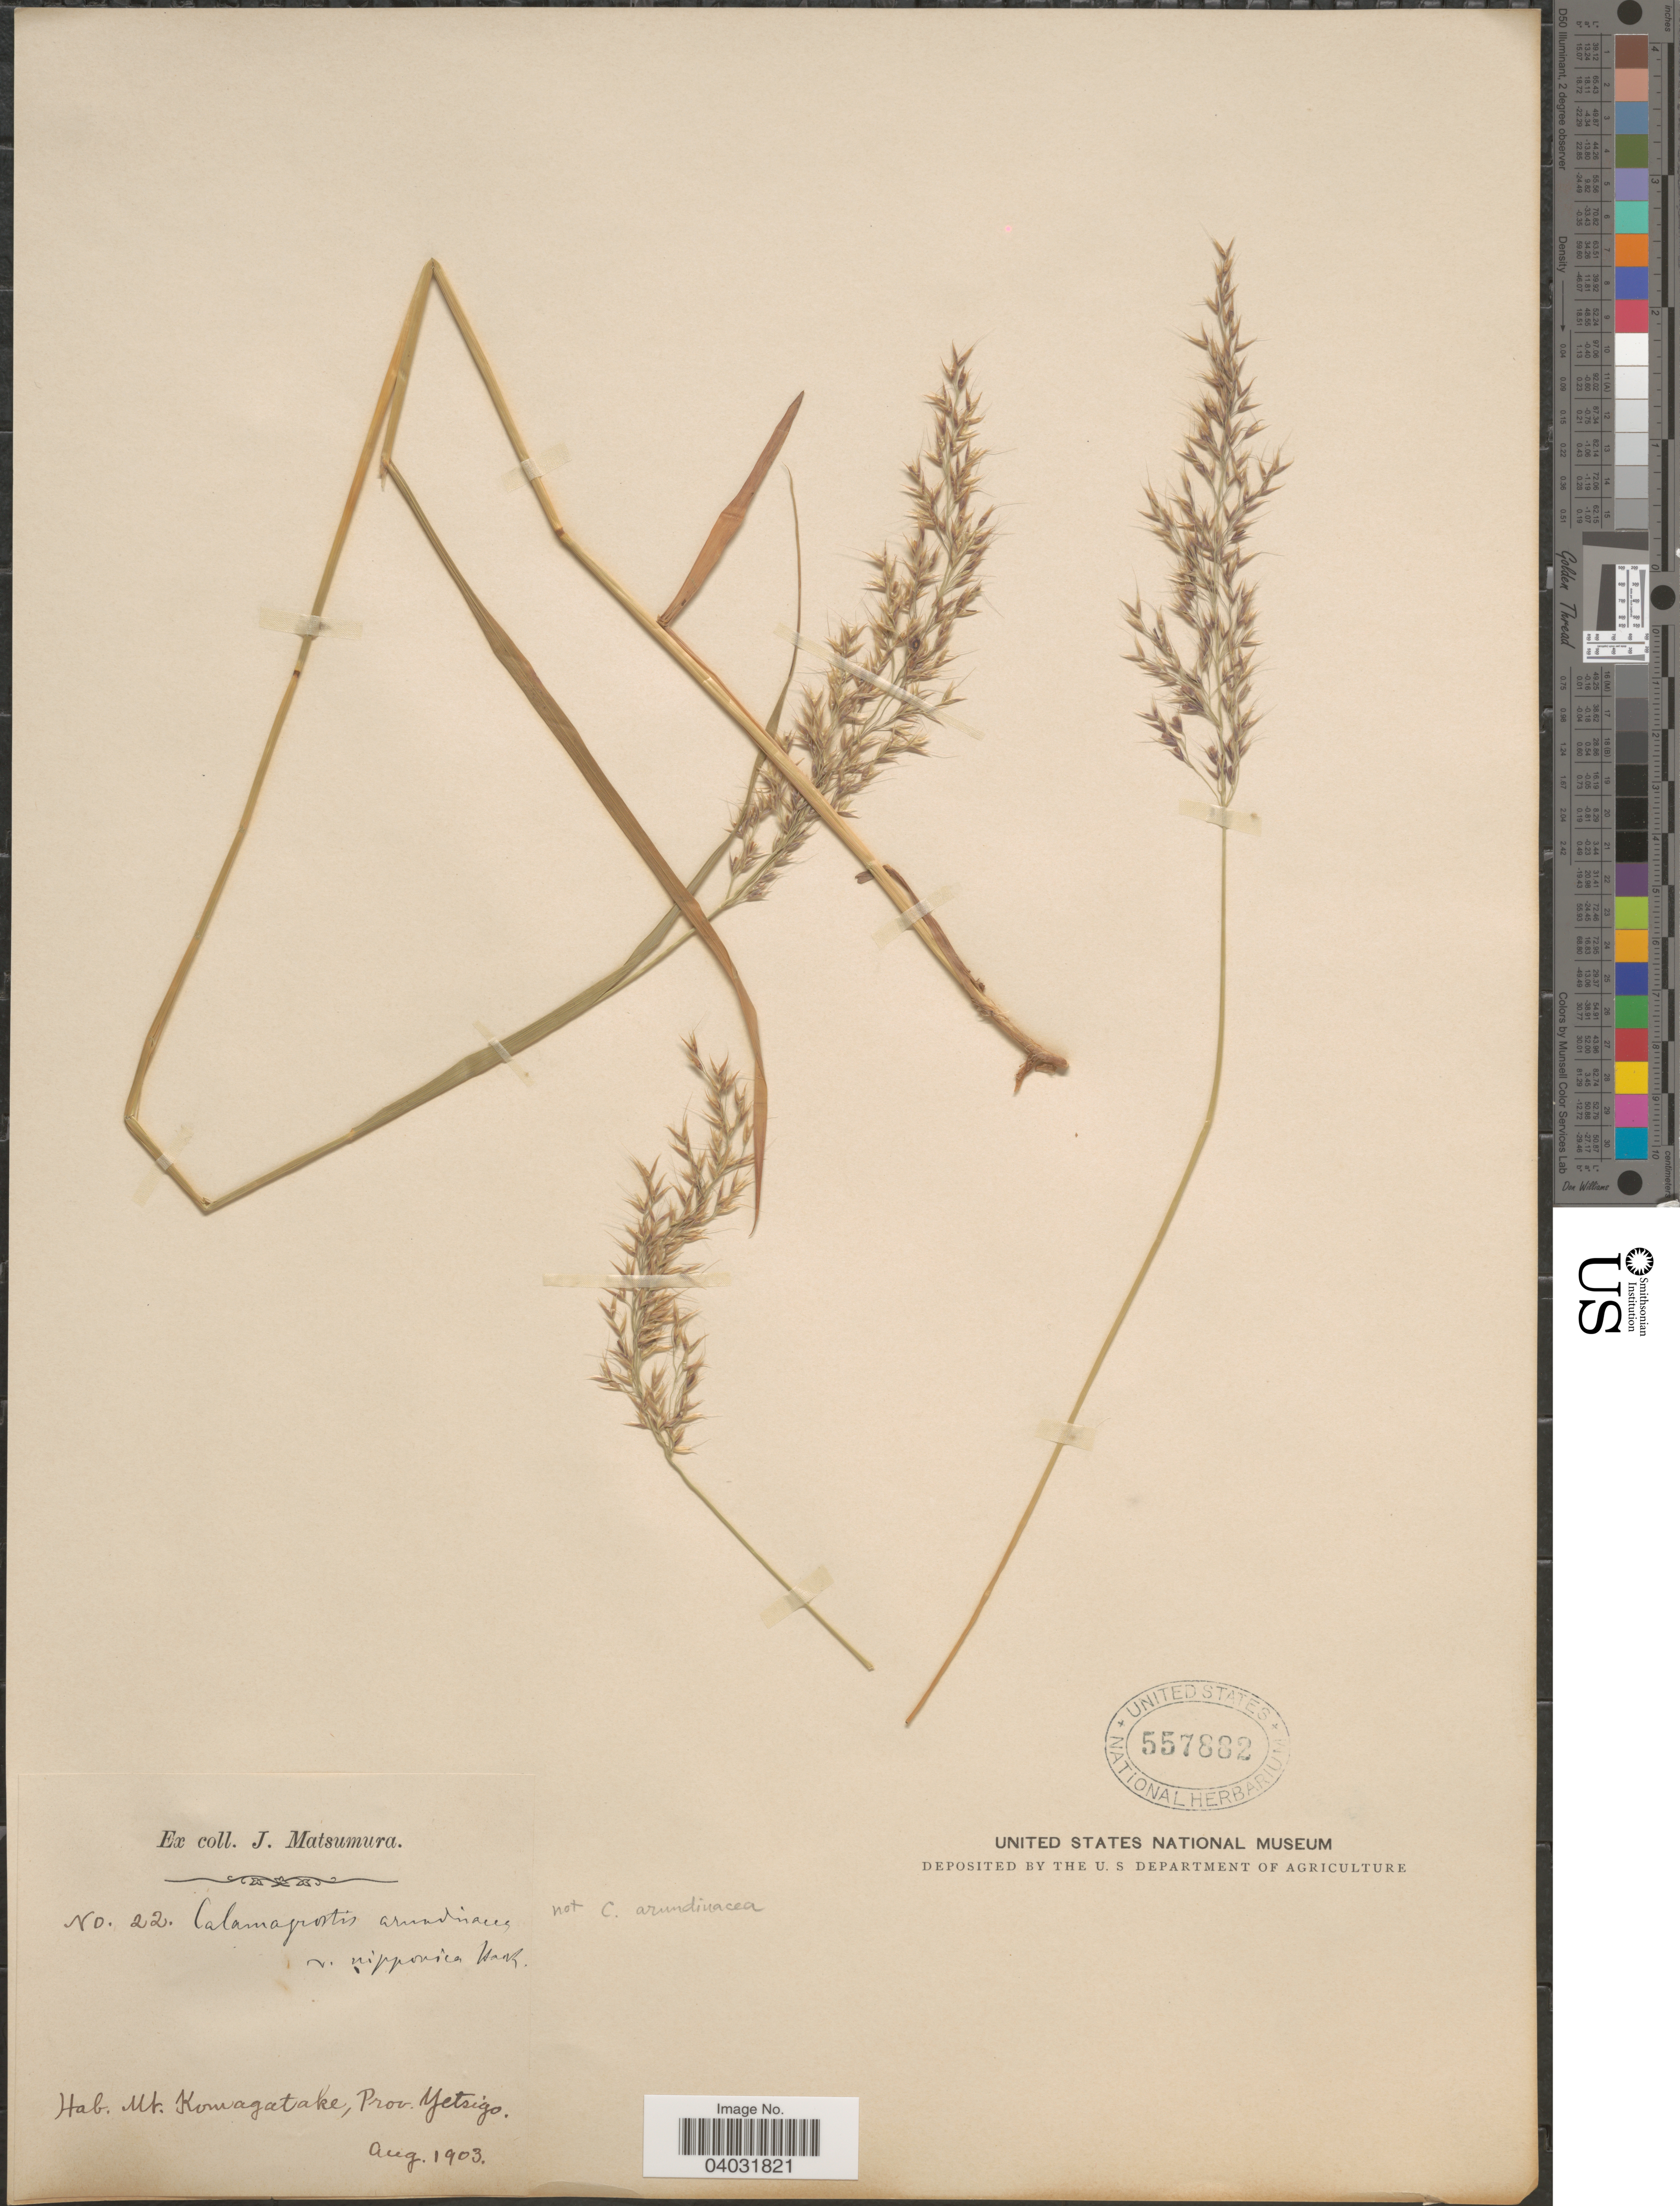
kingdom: Plantae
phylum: Tracheophyta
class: Liliopsida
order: Poales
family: Poaceae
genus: Calamagrostis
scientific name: Calamagrostis arundinacea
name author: (L.) Roth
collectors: J. Matsumura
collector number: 22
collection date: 1903-08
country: Japan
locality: Mt. Komagatake, Prov. Yetsigo.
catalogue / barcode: US 557882